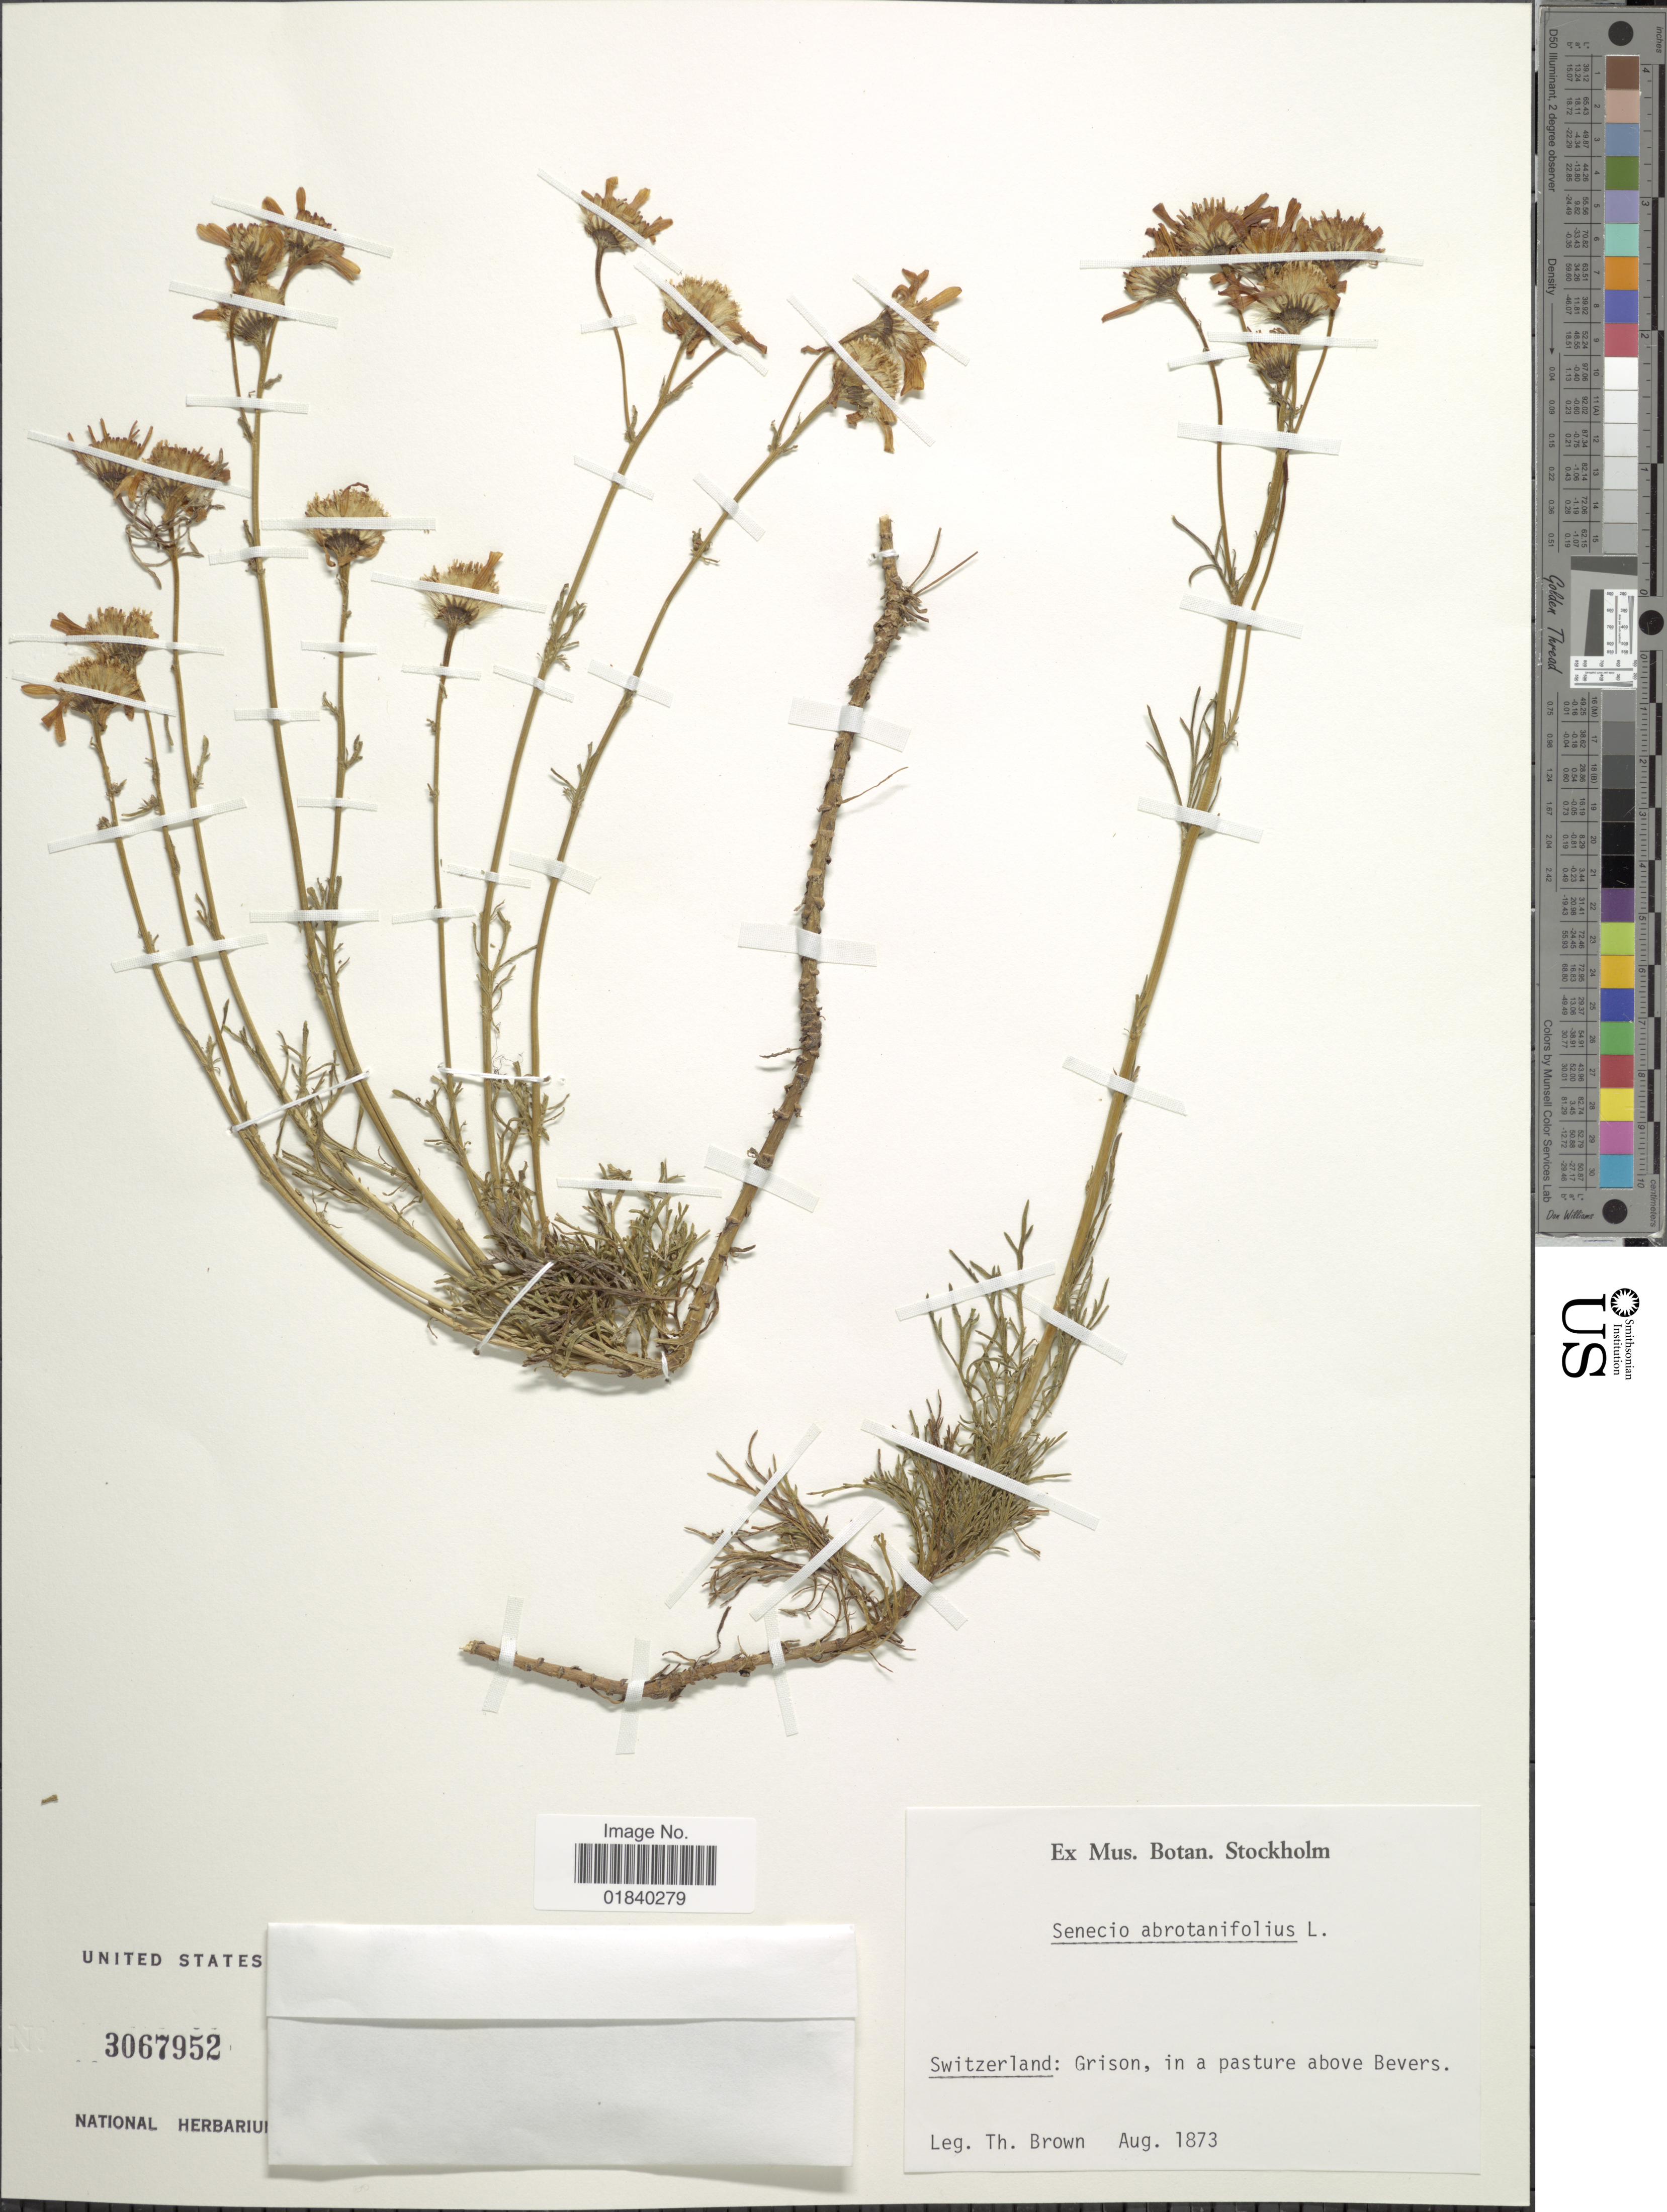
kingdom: Plantae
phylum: Tracheophyta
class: Magnoliopsida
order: Asterales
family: Asteraceae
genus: Jacobaea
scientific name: Jacobaea abrotanifolia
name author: (L.) Moench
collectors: T. Brown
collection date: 1873-08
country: Switzerland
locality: Switzerland: Grison, in a pasture above Bevers.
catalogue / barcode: US 3067952